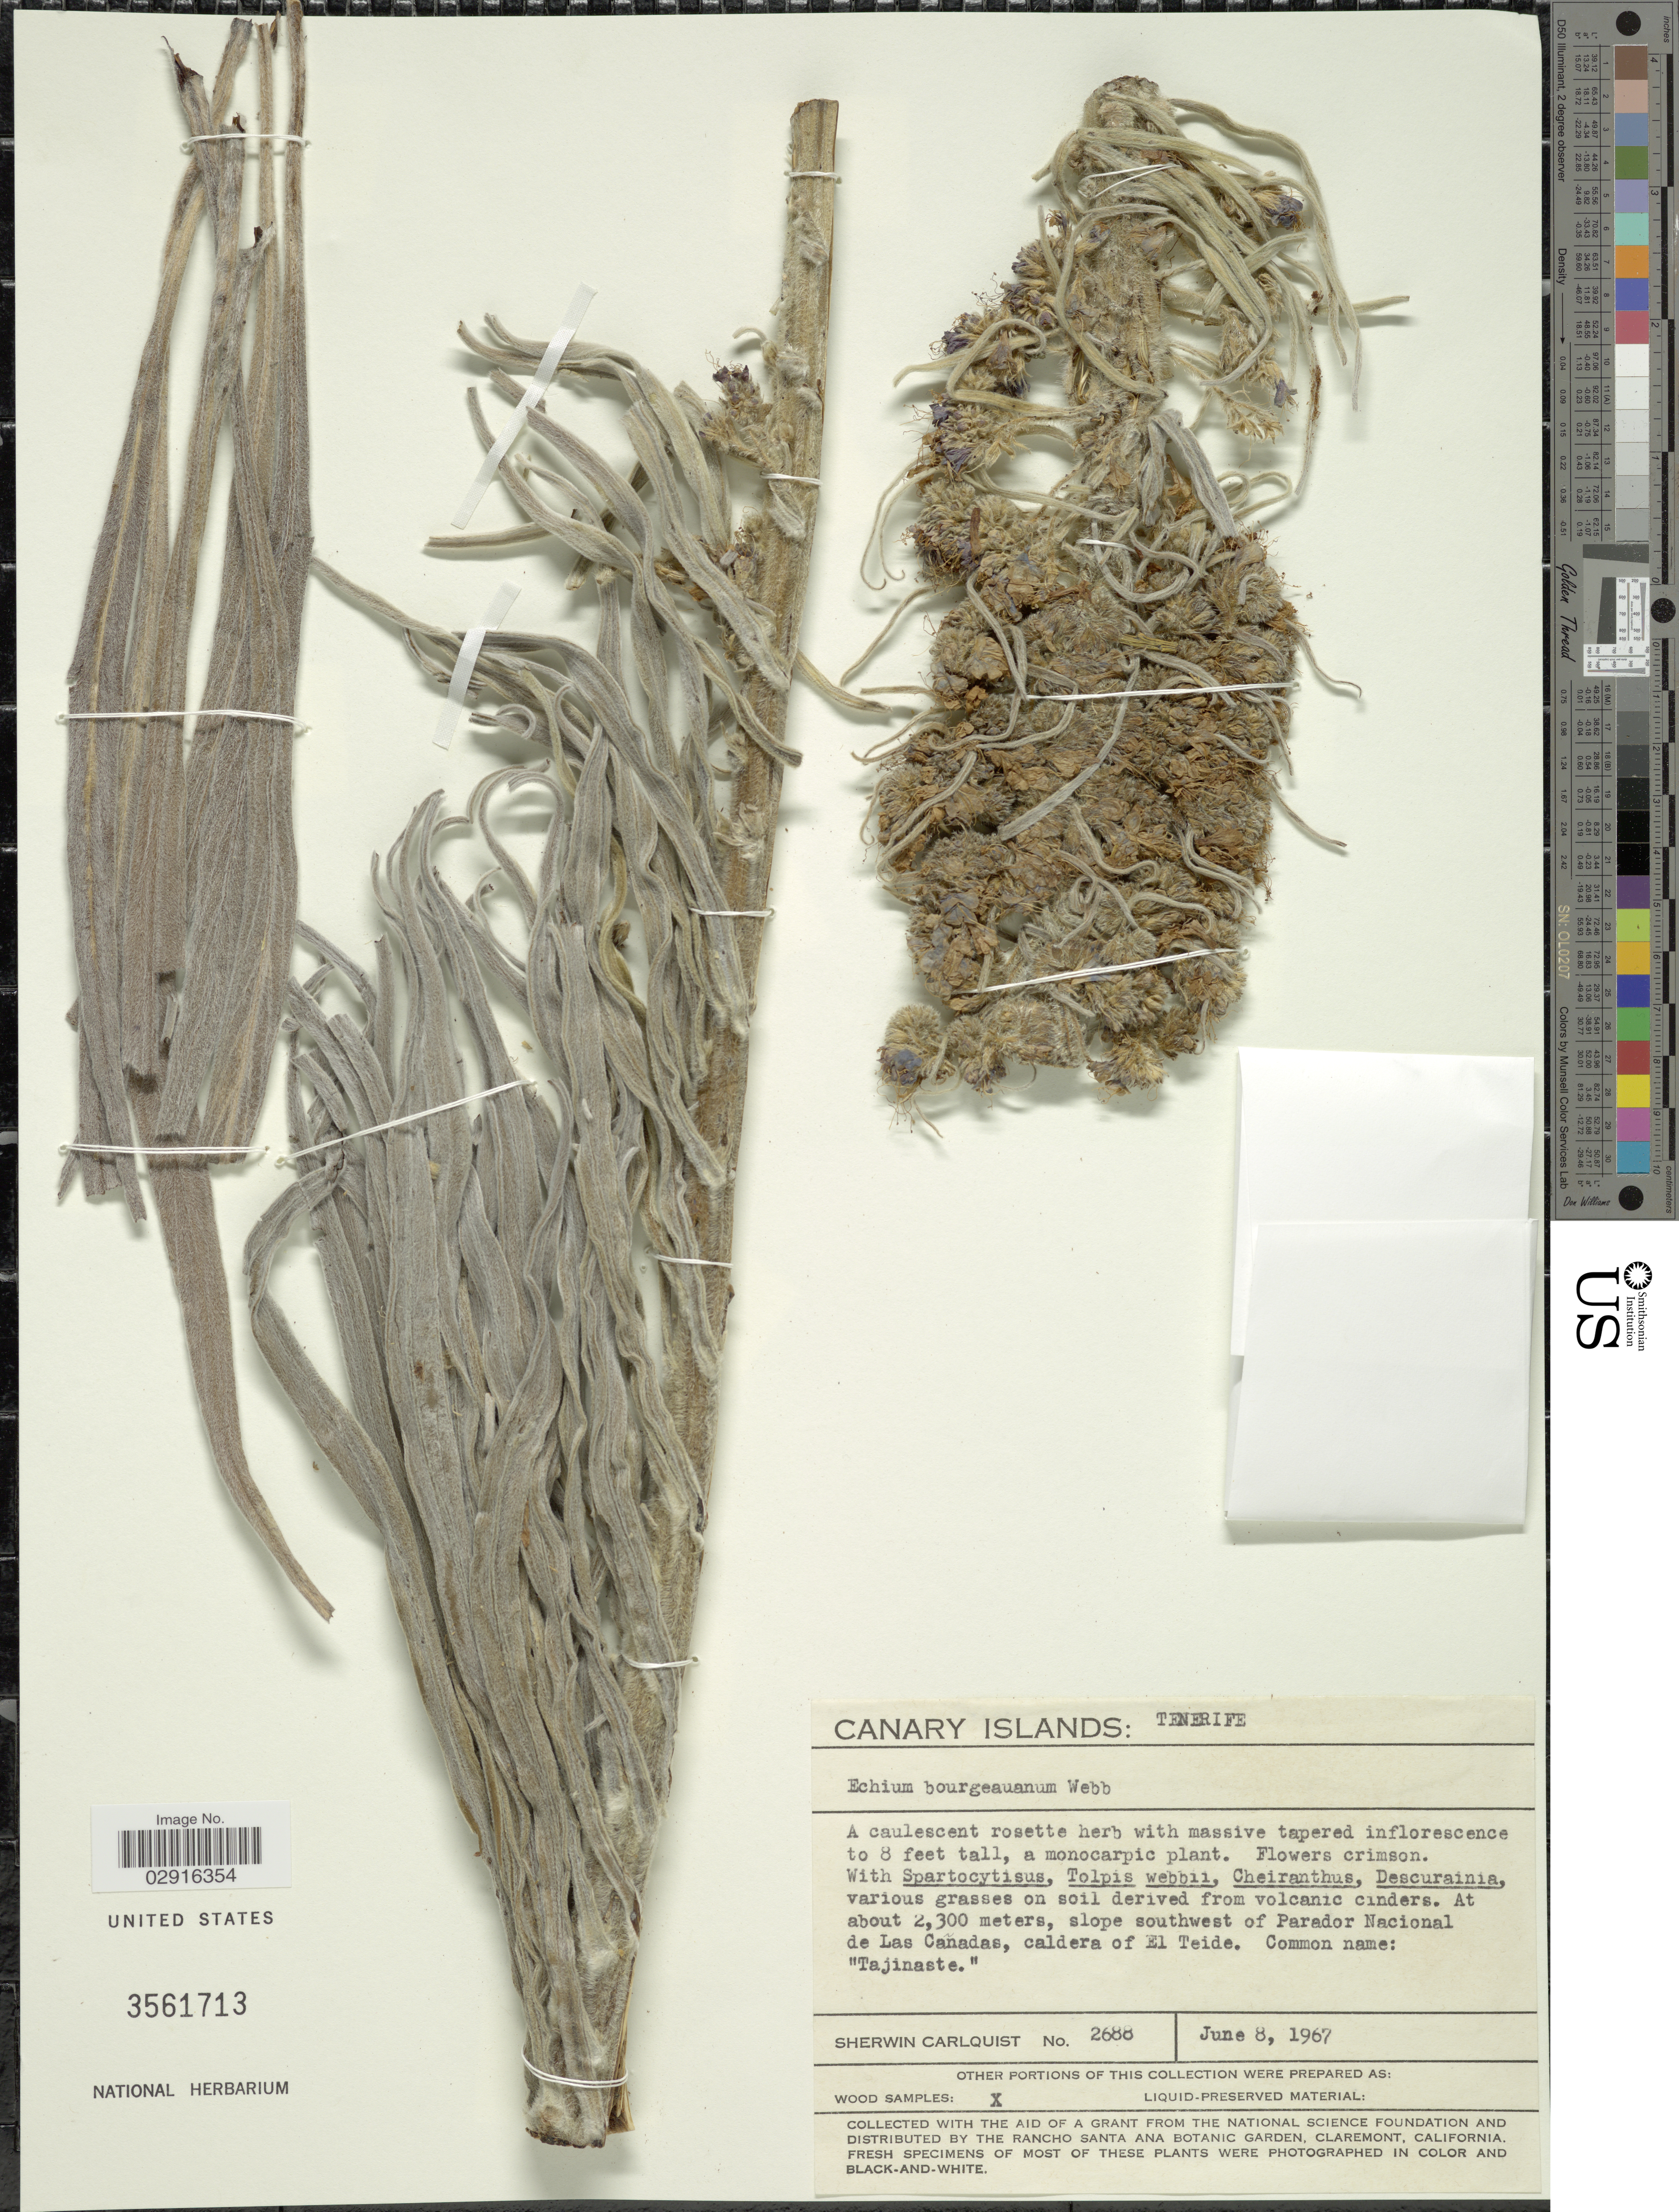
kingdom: Plantae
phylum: Tracheophyta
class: Magnoliopsida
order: Boraginales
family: Boraginaceae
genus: Echium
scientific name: Echium bourgeananum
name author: Webb ex Coincy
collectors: S. Carlquist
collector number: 2688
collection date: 1967-06-08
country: Spain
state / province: Canarias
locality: Canary Islands. Tenerife. Slope southwest of Parador Nacional de Las Cañadas, caldera of El Teide.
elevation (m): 2300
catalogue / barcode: US 3561713